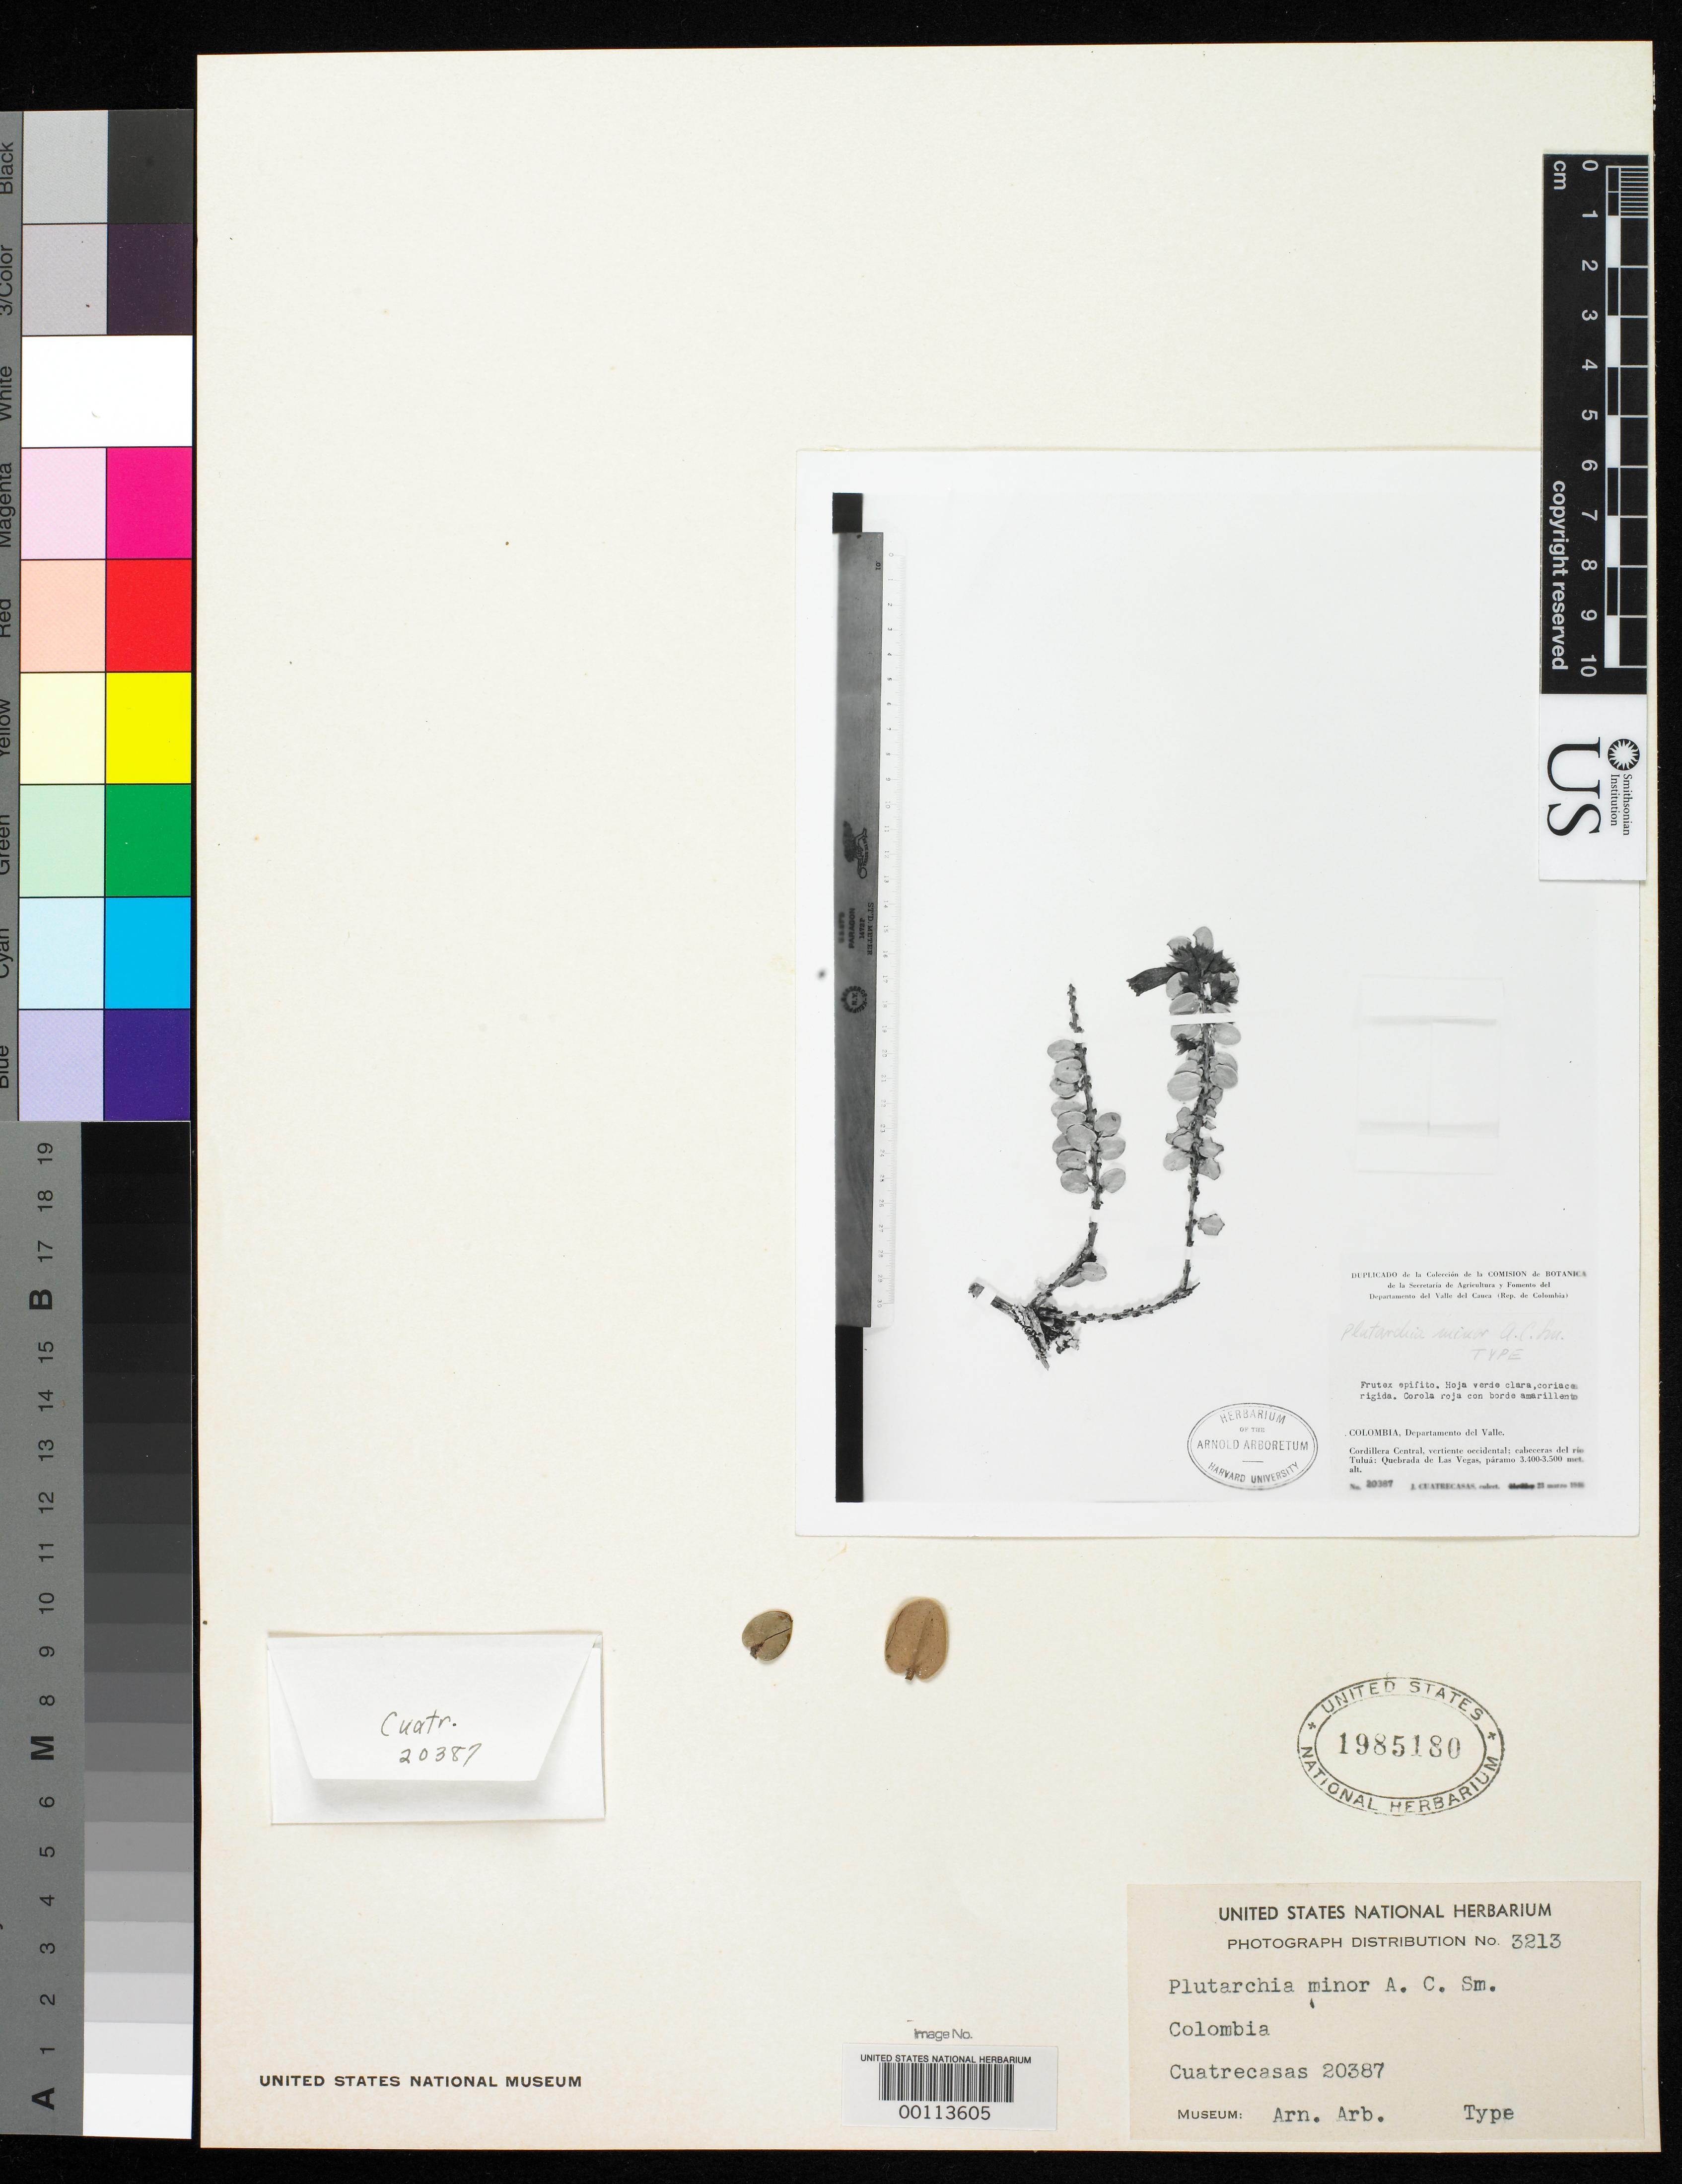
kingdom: Plantae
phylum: Tracheophyta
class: Magnoliopsida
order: Ericales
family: Ericaceae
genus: Plutarchia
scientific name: Plutarchia minor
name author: A.C. Sm.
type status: Isotype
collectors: J. Cuatrecasas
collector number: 20387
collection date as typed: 23 Mar 1946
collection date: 1946-03-23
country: Colombia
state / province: Valle del Cauca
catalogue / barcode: US 1985180